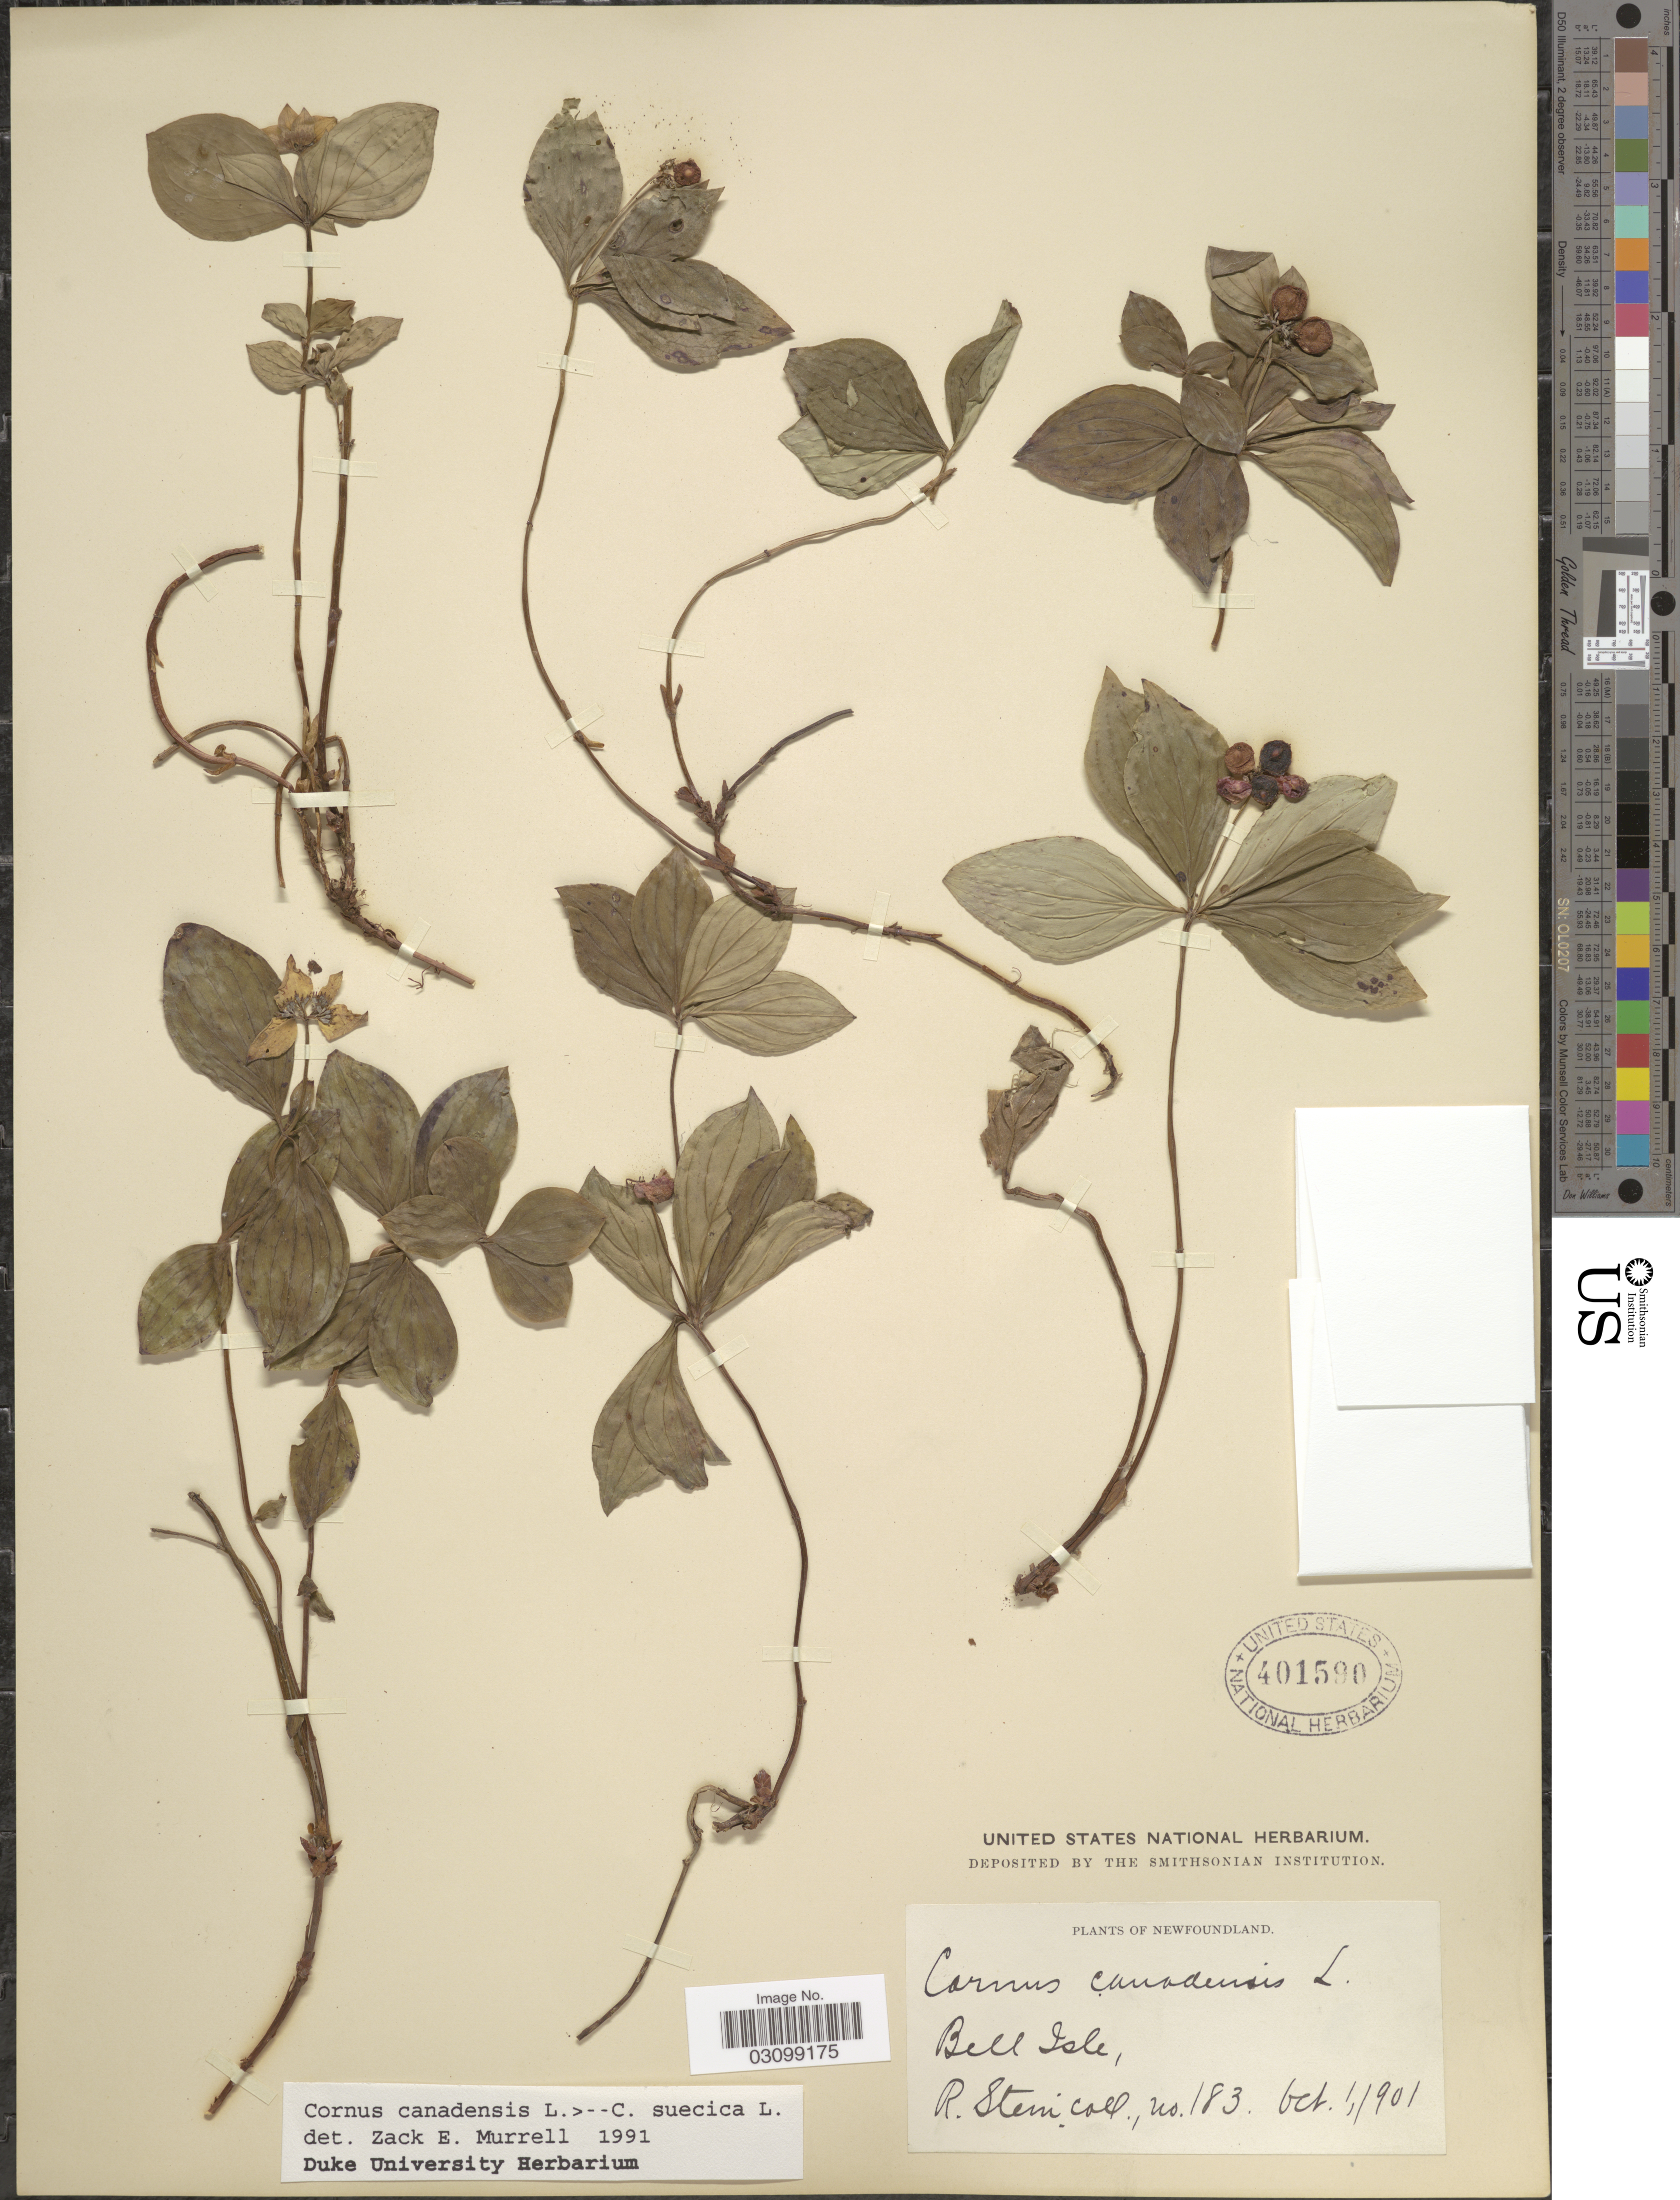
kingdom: Plantae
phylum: Tracheophyta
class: Magnoliopsida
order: Cornales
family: Cornaceae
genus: Cornus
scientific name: Cornus sp.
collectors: R. Stein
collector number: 183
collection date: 1901-10-01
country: Canada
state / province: Newfoundland and Labrador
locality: Bell Isle.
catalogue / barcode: US 401590